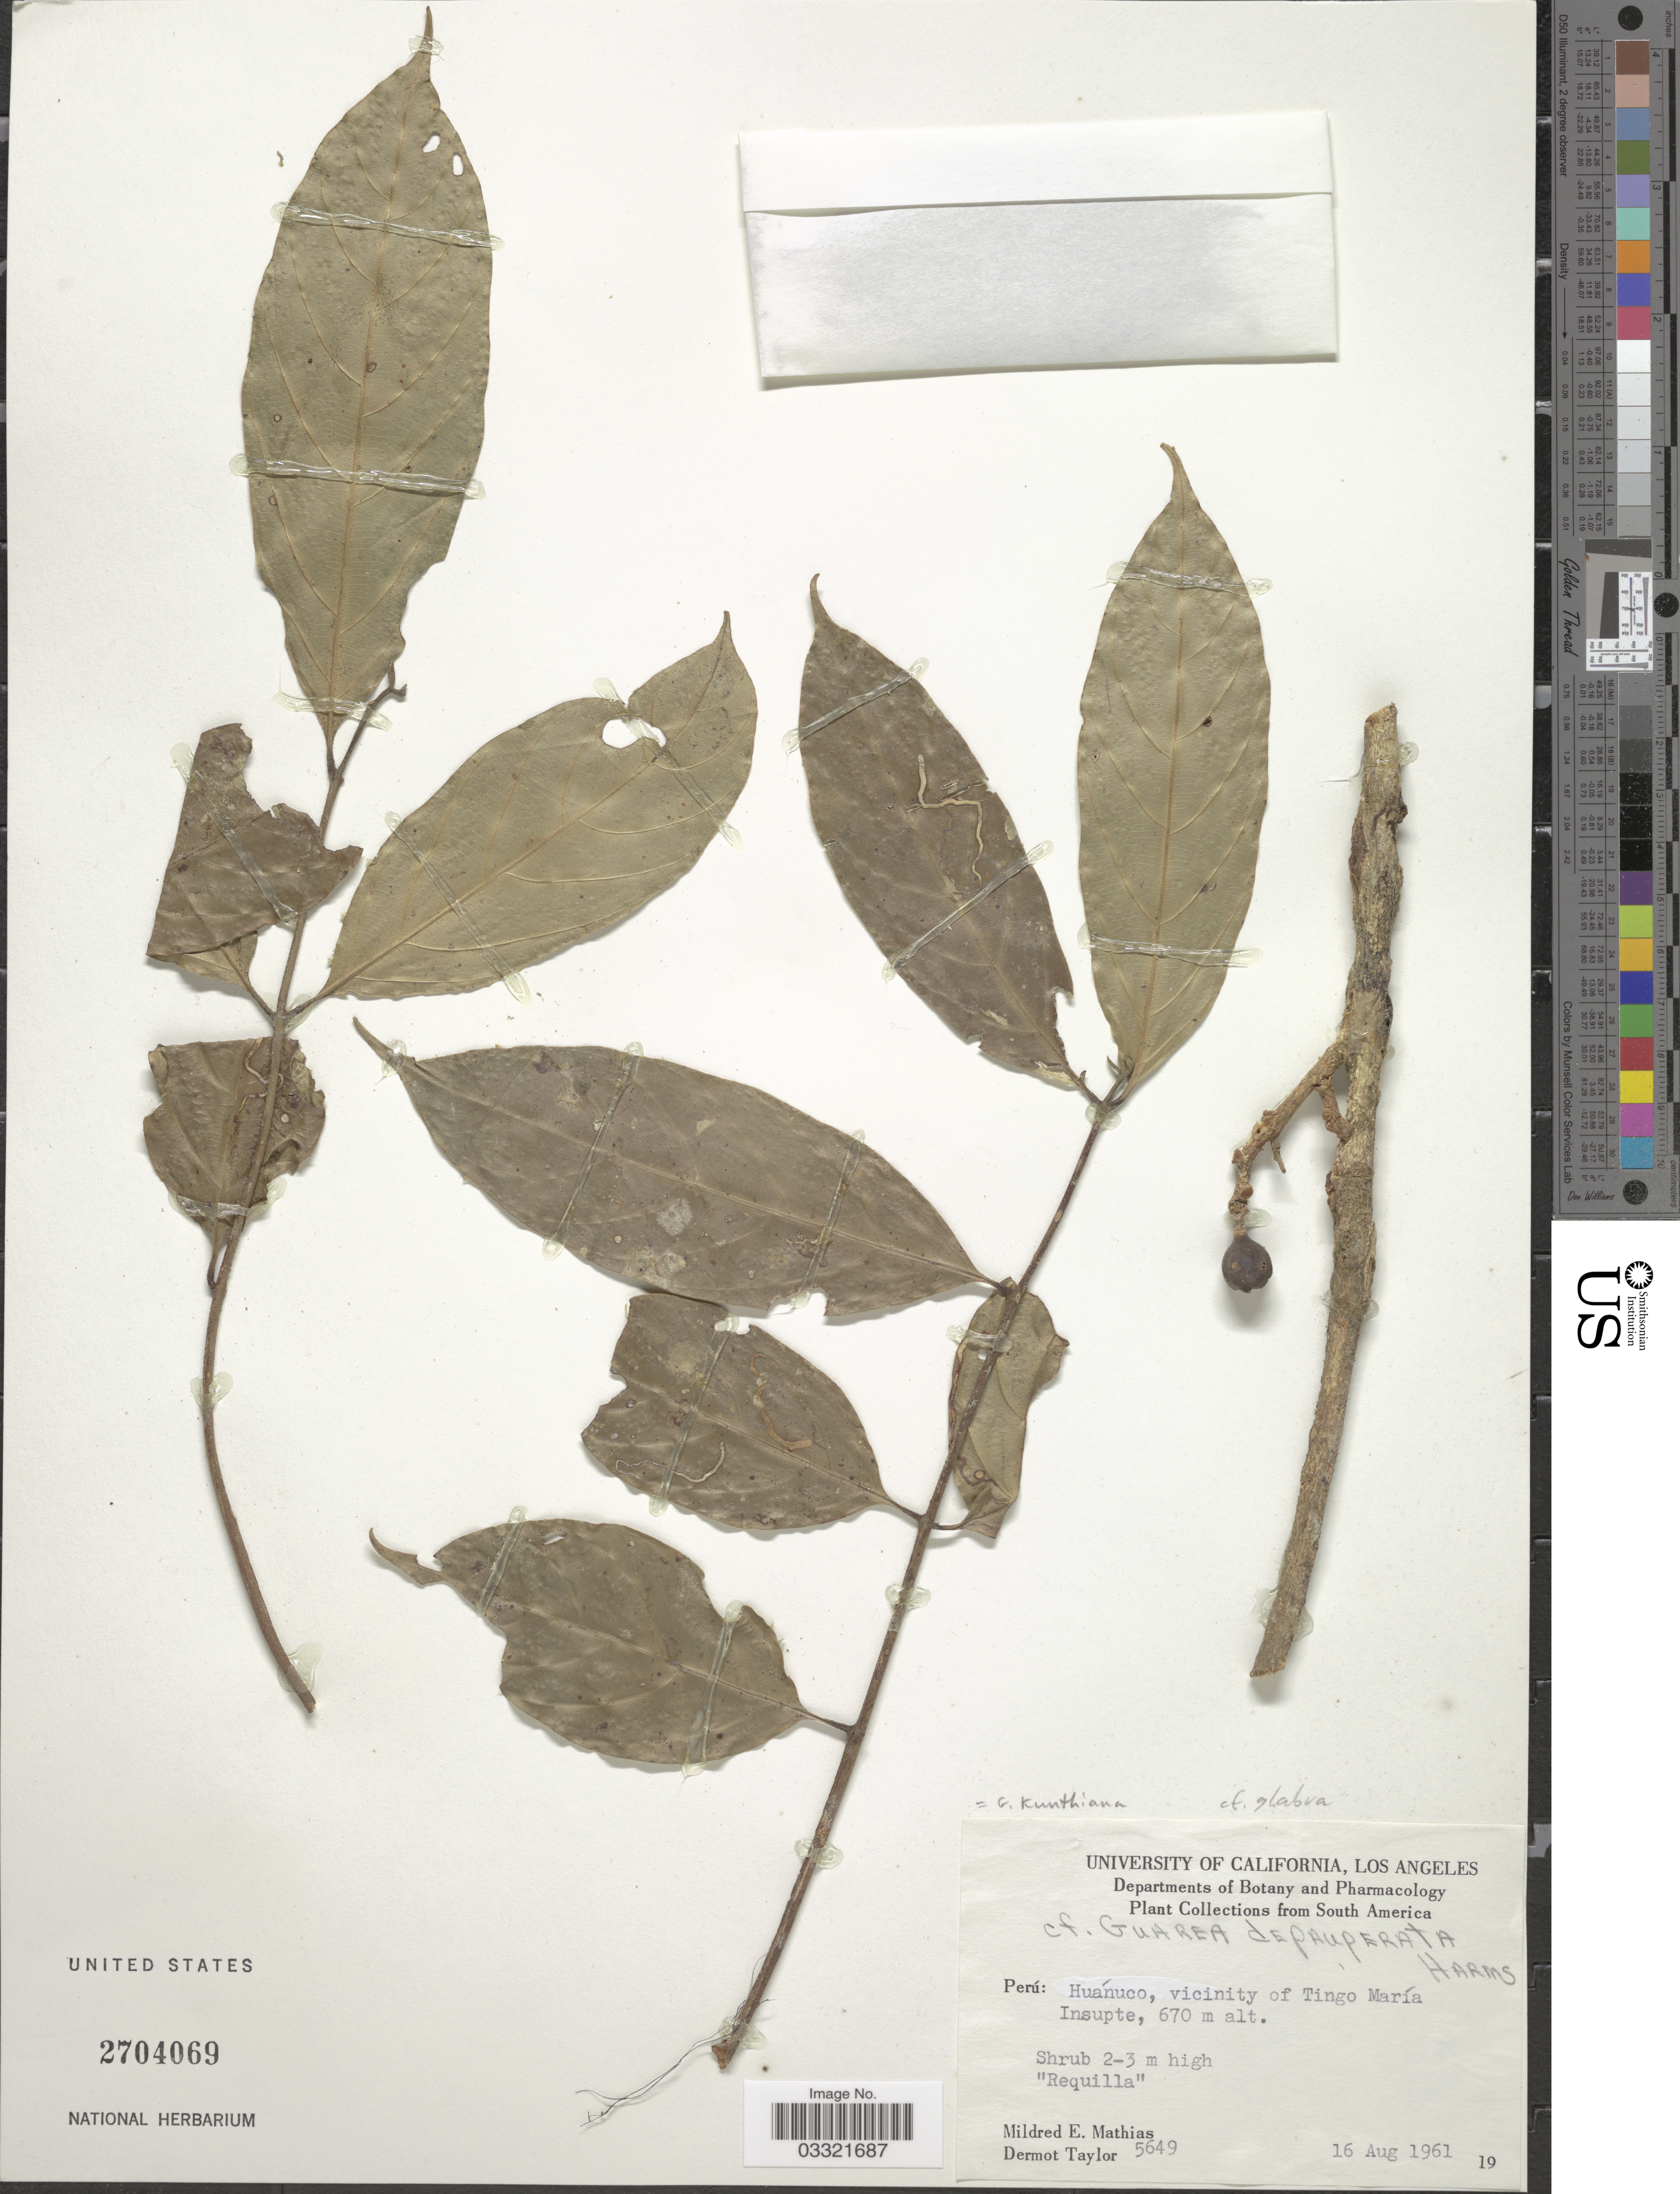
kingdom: Plantae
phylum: Tracheophyta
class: Magnoliopsida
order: Sapindales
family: Meliaceae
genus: Guarea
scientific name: Guarea kunthiana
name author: A. Juss.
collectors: M. E. Mathias & D. Taylor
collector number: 5649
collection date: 1961-08-16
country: Peru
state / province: Huánuco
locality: Vicinity of Tingo María. Insupte.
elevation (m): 670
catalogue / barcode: US 2704069